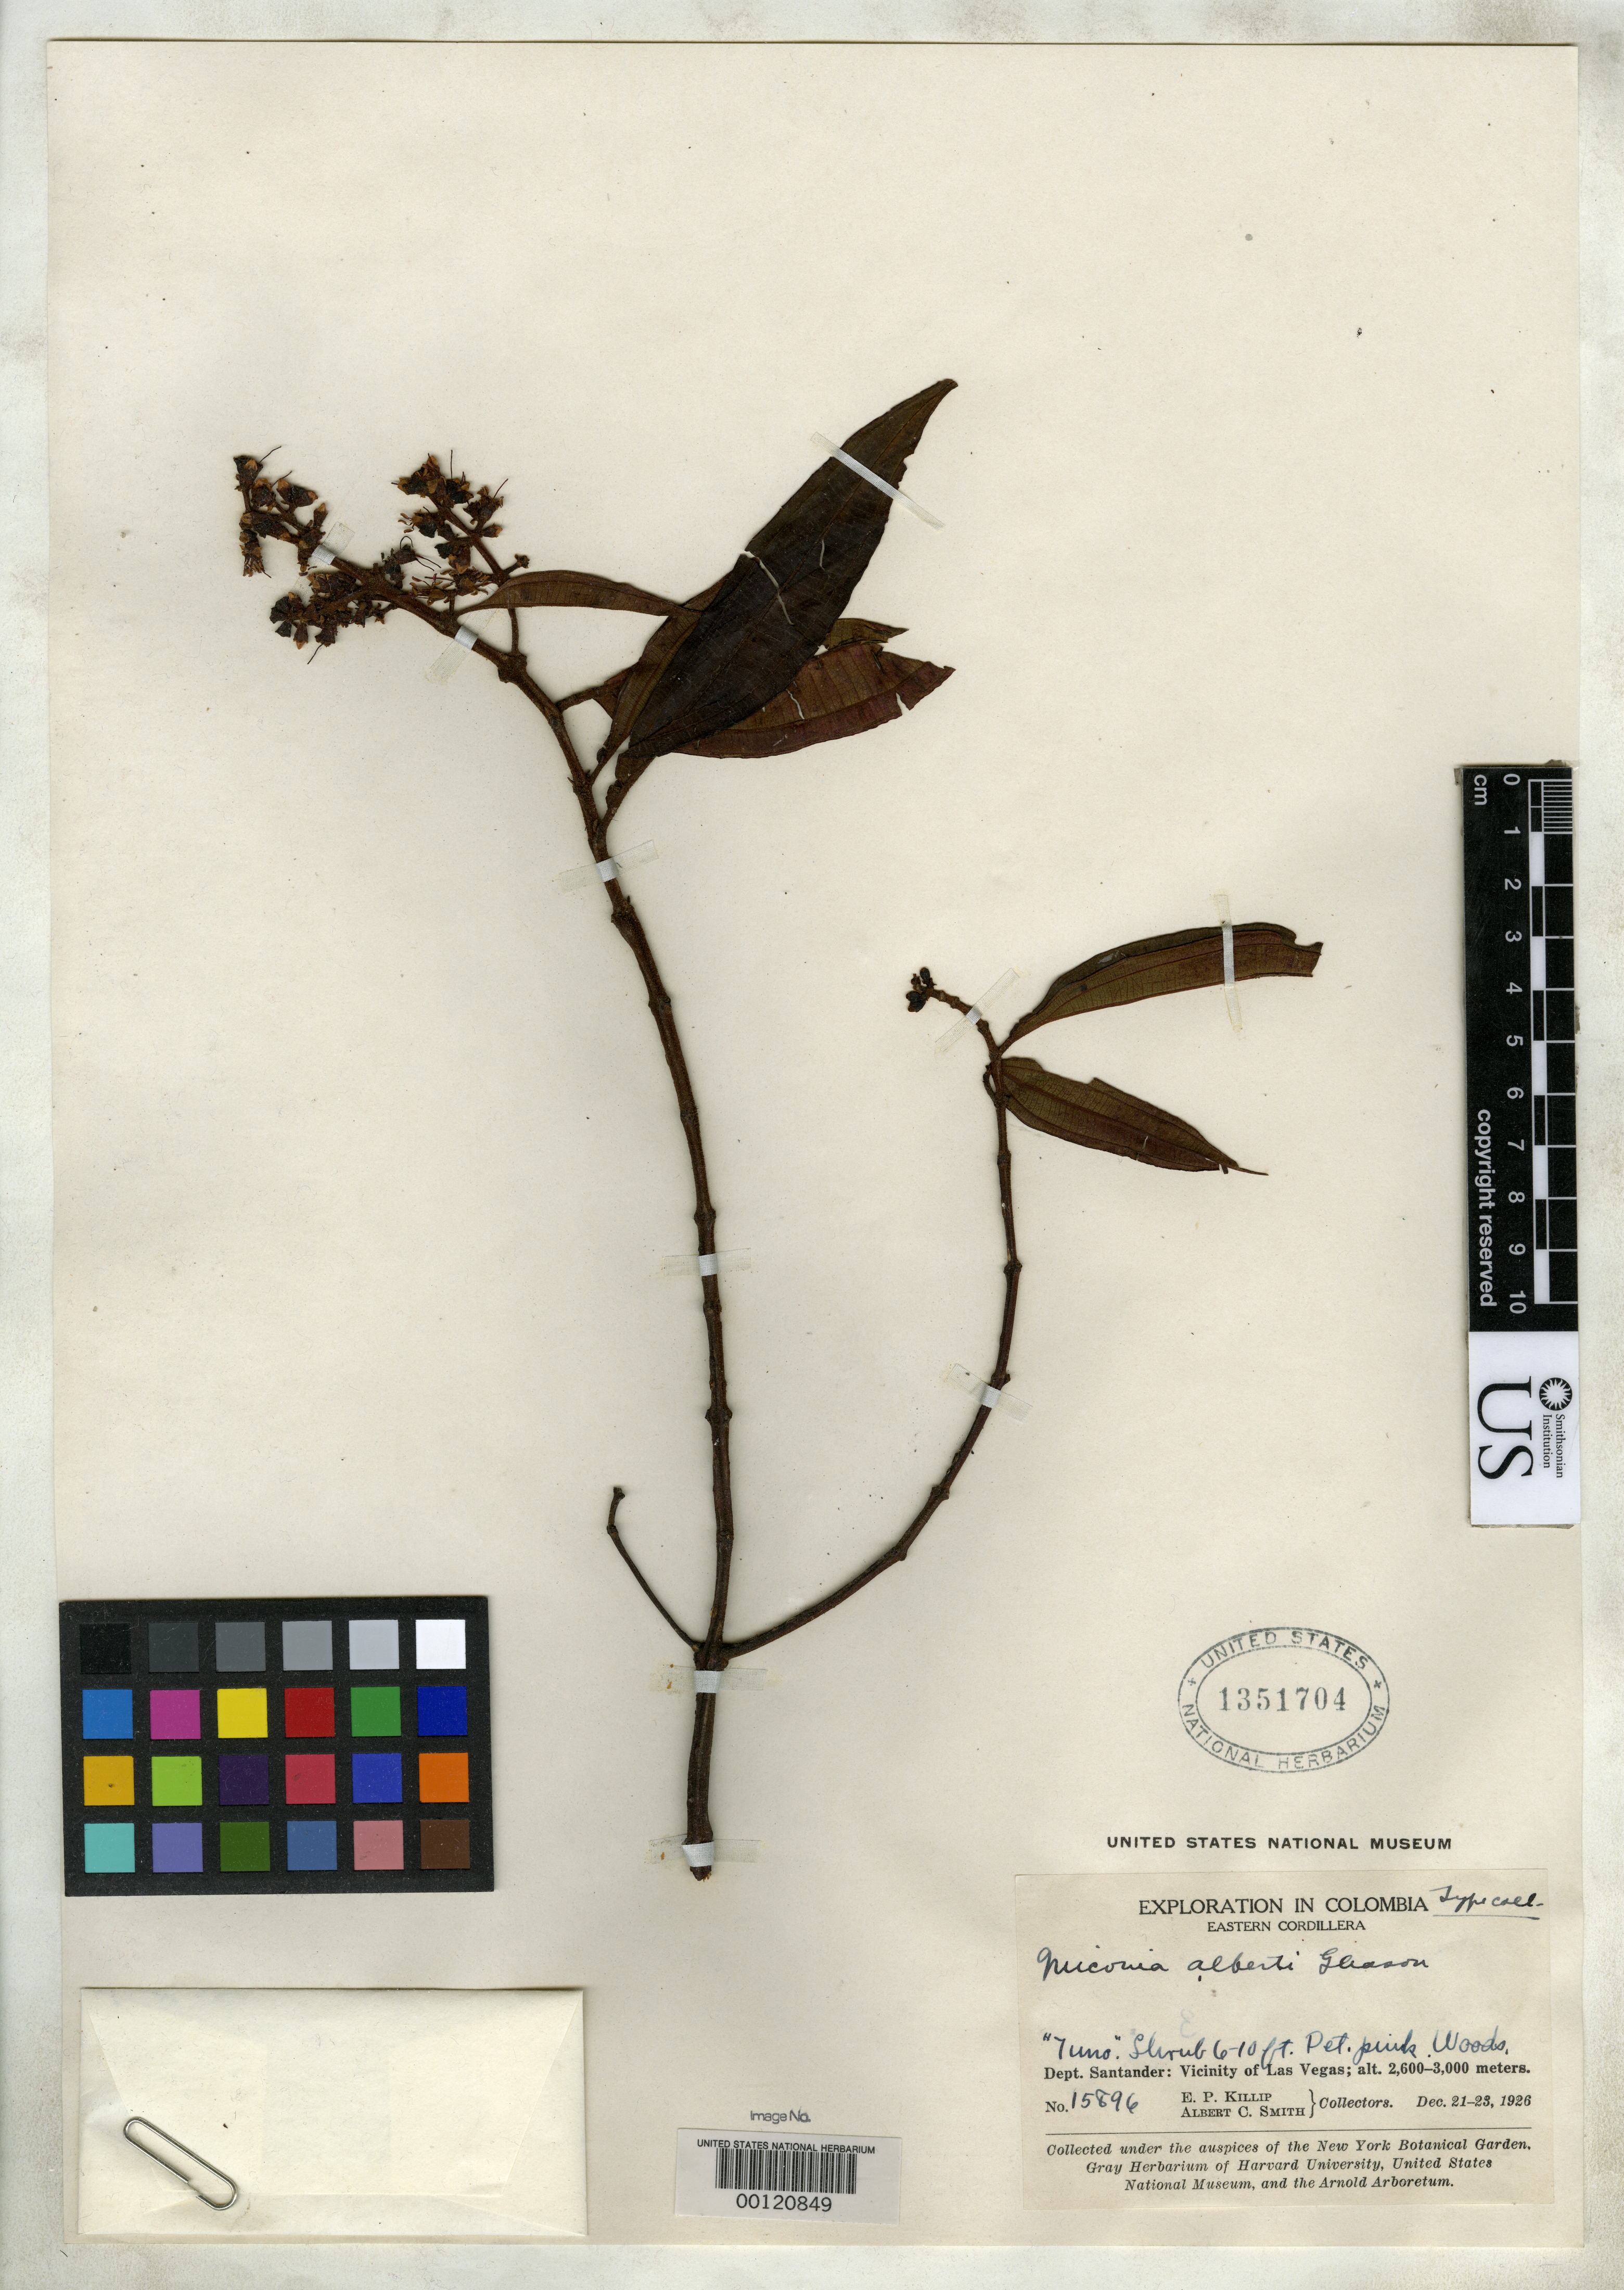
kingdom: Plantae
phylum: Tracheophyta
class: Magnoliopsida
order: Myrtales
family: Melastomataceae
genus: Miconia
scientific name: Miconia alberti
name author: Gleason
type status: Isotype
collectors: E. P. Killip & A. C. Smith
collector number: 15896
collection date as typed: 21 Dec 1926 to 23 Dec 1926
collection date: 1926-12-21/1926-12-23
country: Colombia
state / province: Santander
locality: Vicinity of Las Vegas.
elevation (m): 2600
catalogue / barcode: US 1351704